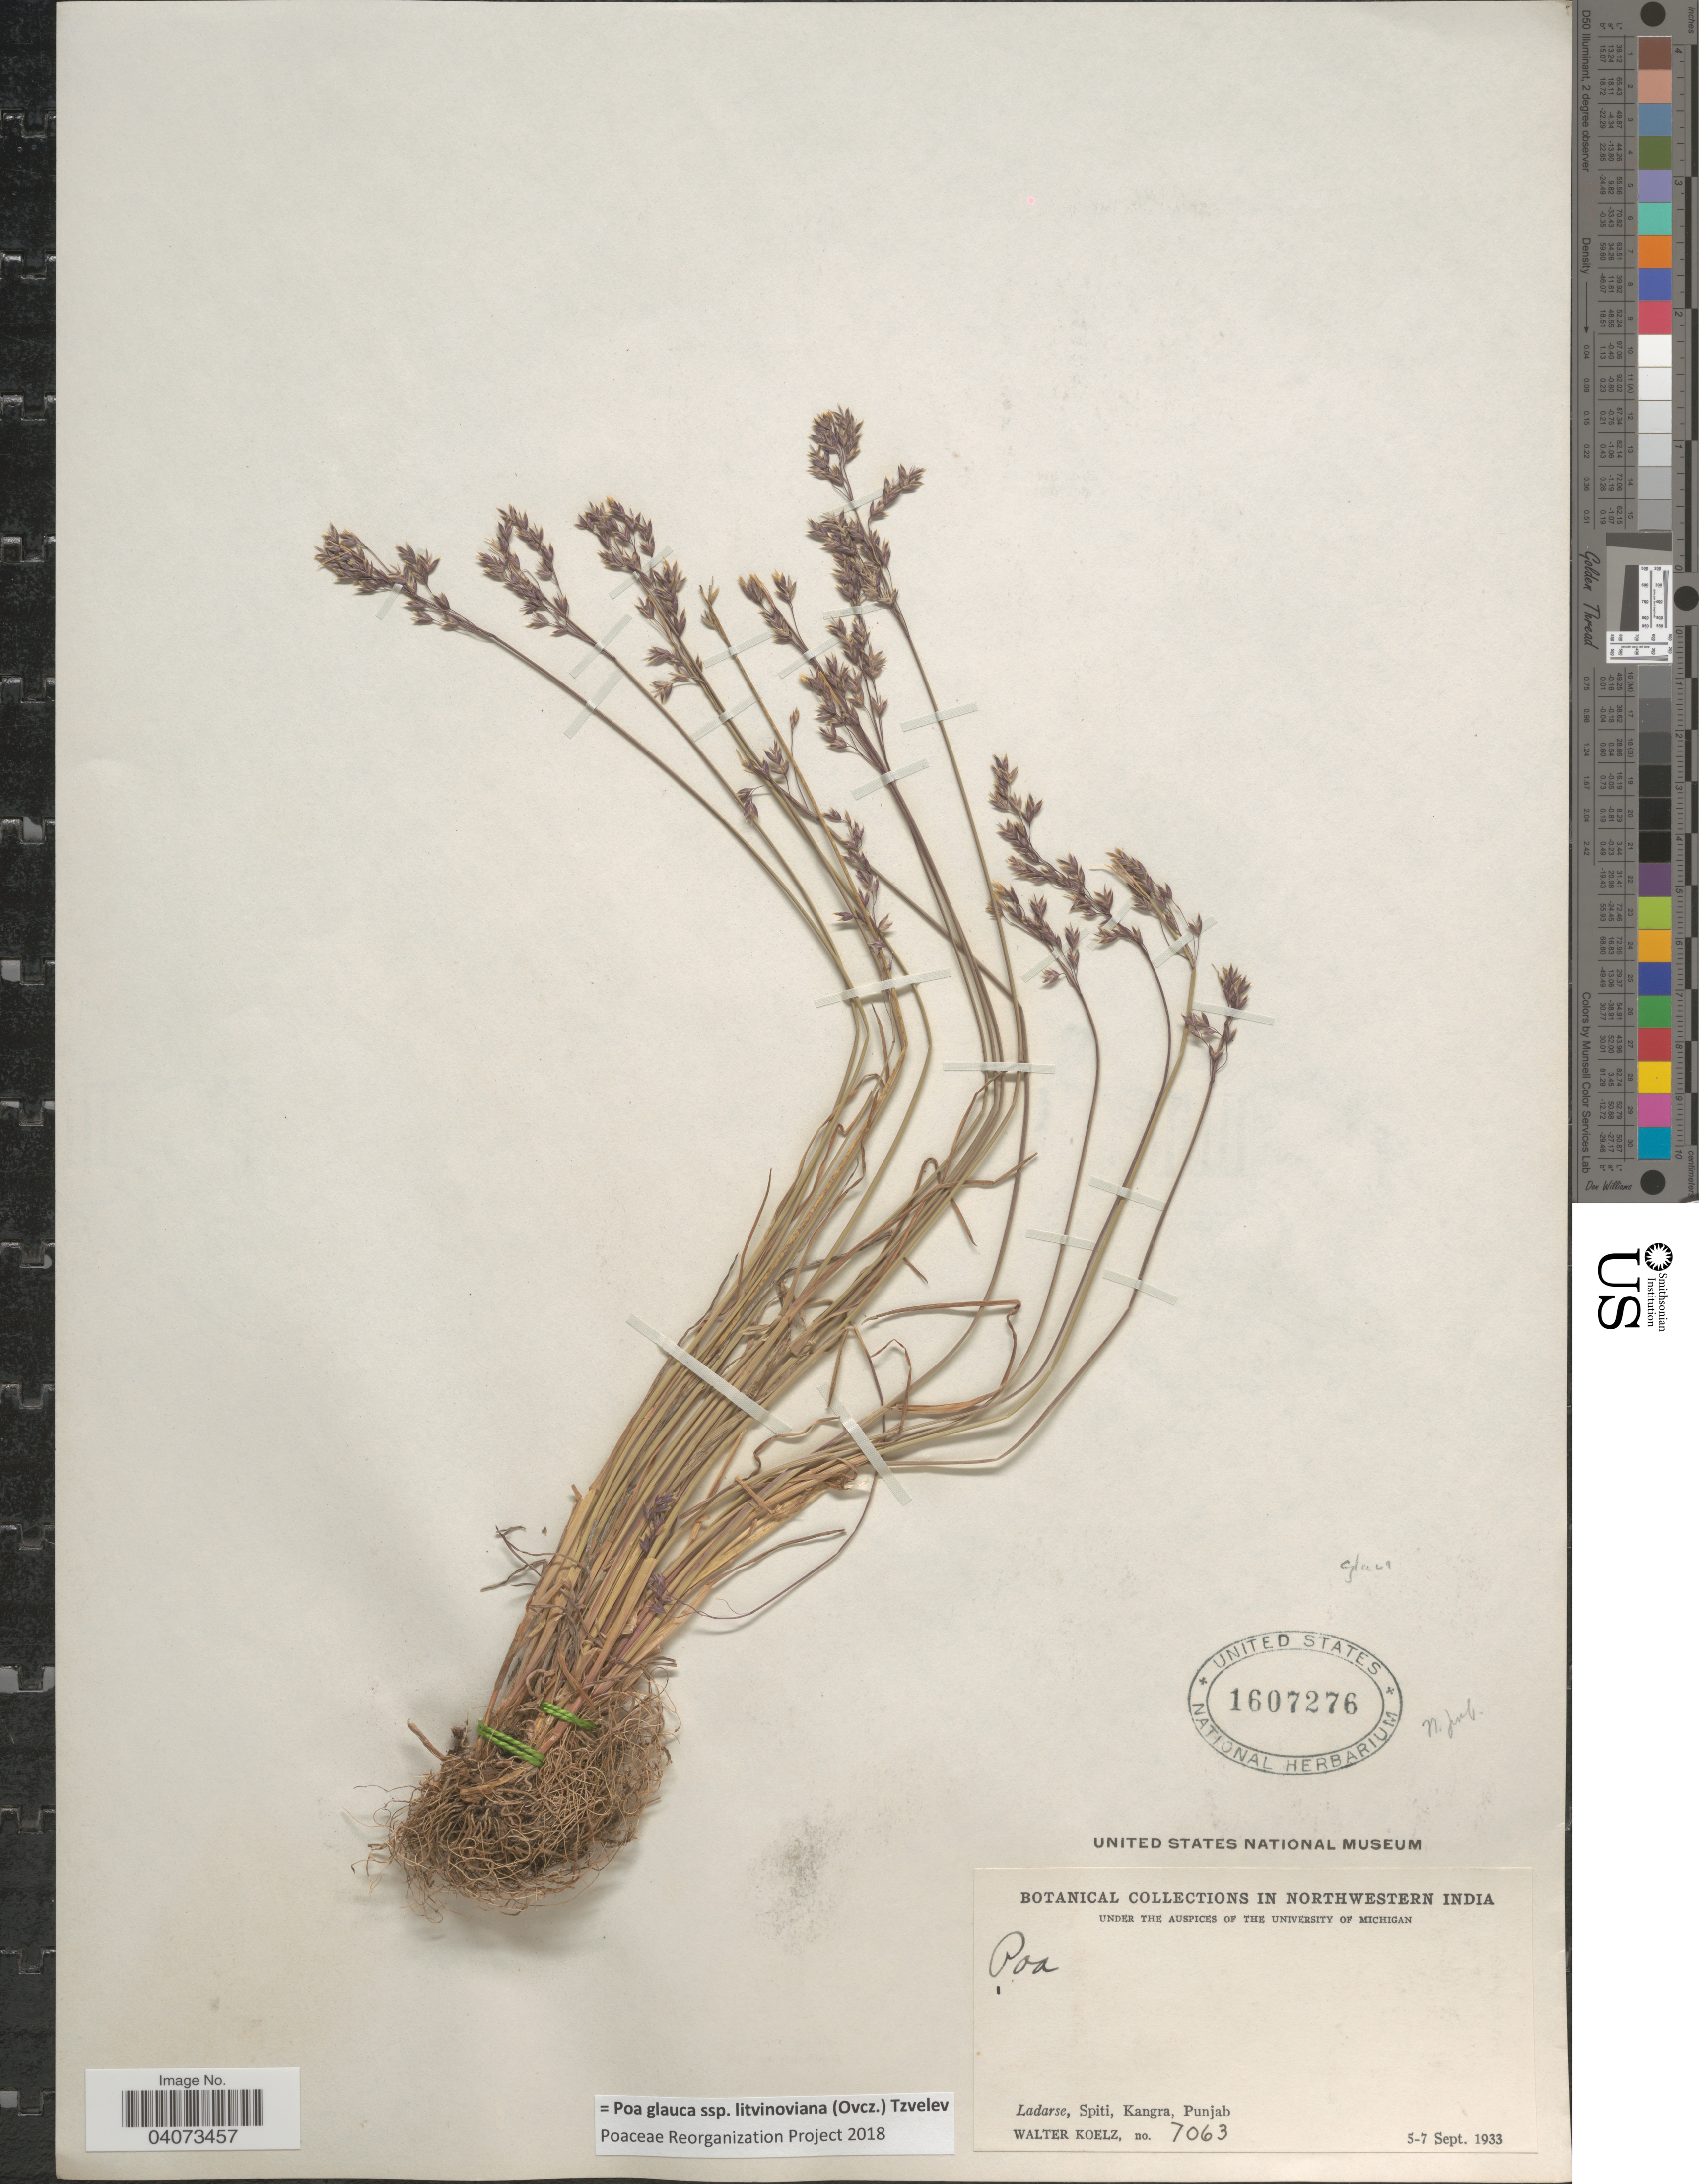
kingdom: Plantae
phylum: Tracheophyta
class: Liliopsida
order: Poales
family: Poaceae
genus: Poa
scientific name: Poa glauca subsp. litvinoviana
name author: (Ovcz.) Tzvelev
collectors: W. N. Koelz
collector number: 7063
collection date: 1933-09-05/1933-09-07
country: India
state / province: Punjab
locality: Northwestern India. Ladarse, Spiti, Kangra.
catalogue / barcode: US 1607276